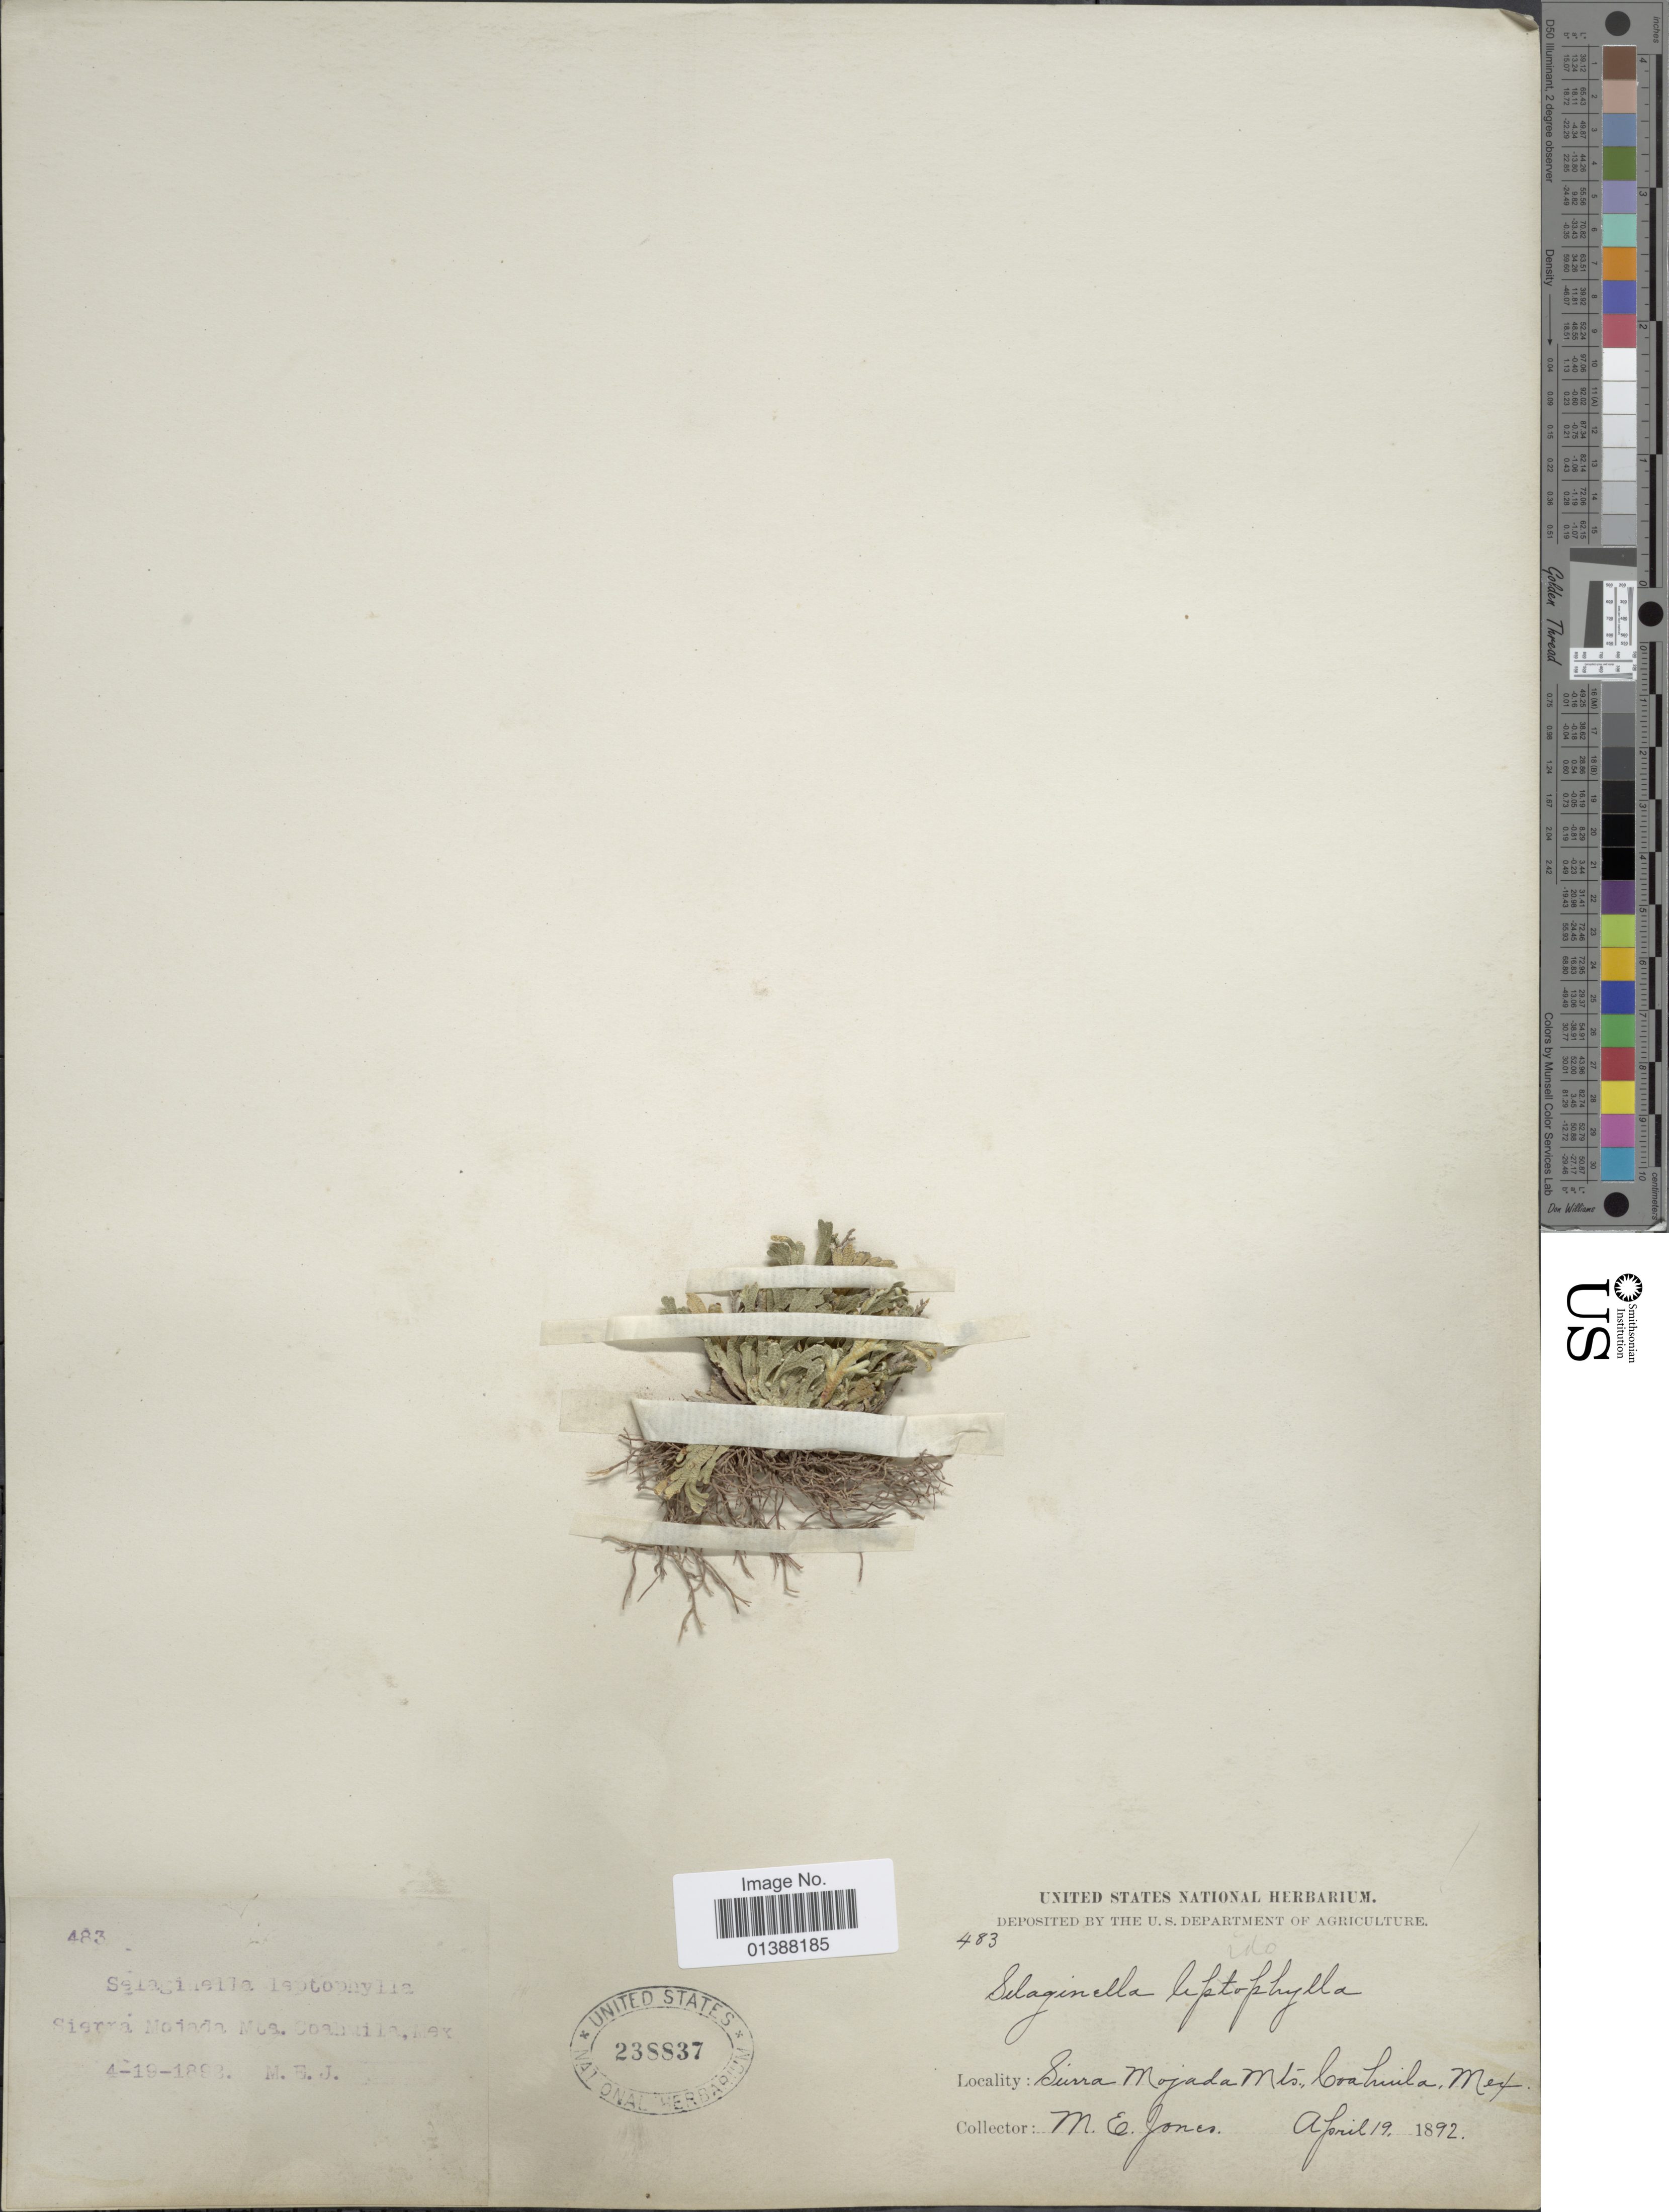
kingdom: Plantae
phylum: Tracheophyta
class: Lycopodiopsida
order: Selaginellales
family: Selaginellaceae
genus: Selaginella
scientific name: Selaginella lepidophylla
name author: (Hook. & Grev.) Spring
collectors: M. E. Jones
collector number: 483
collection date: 1892-04-19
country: Mexico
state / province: Coahuila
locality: Sierra Mojada Mts, Coahuila.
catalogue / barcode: US 238837